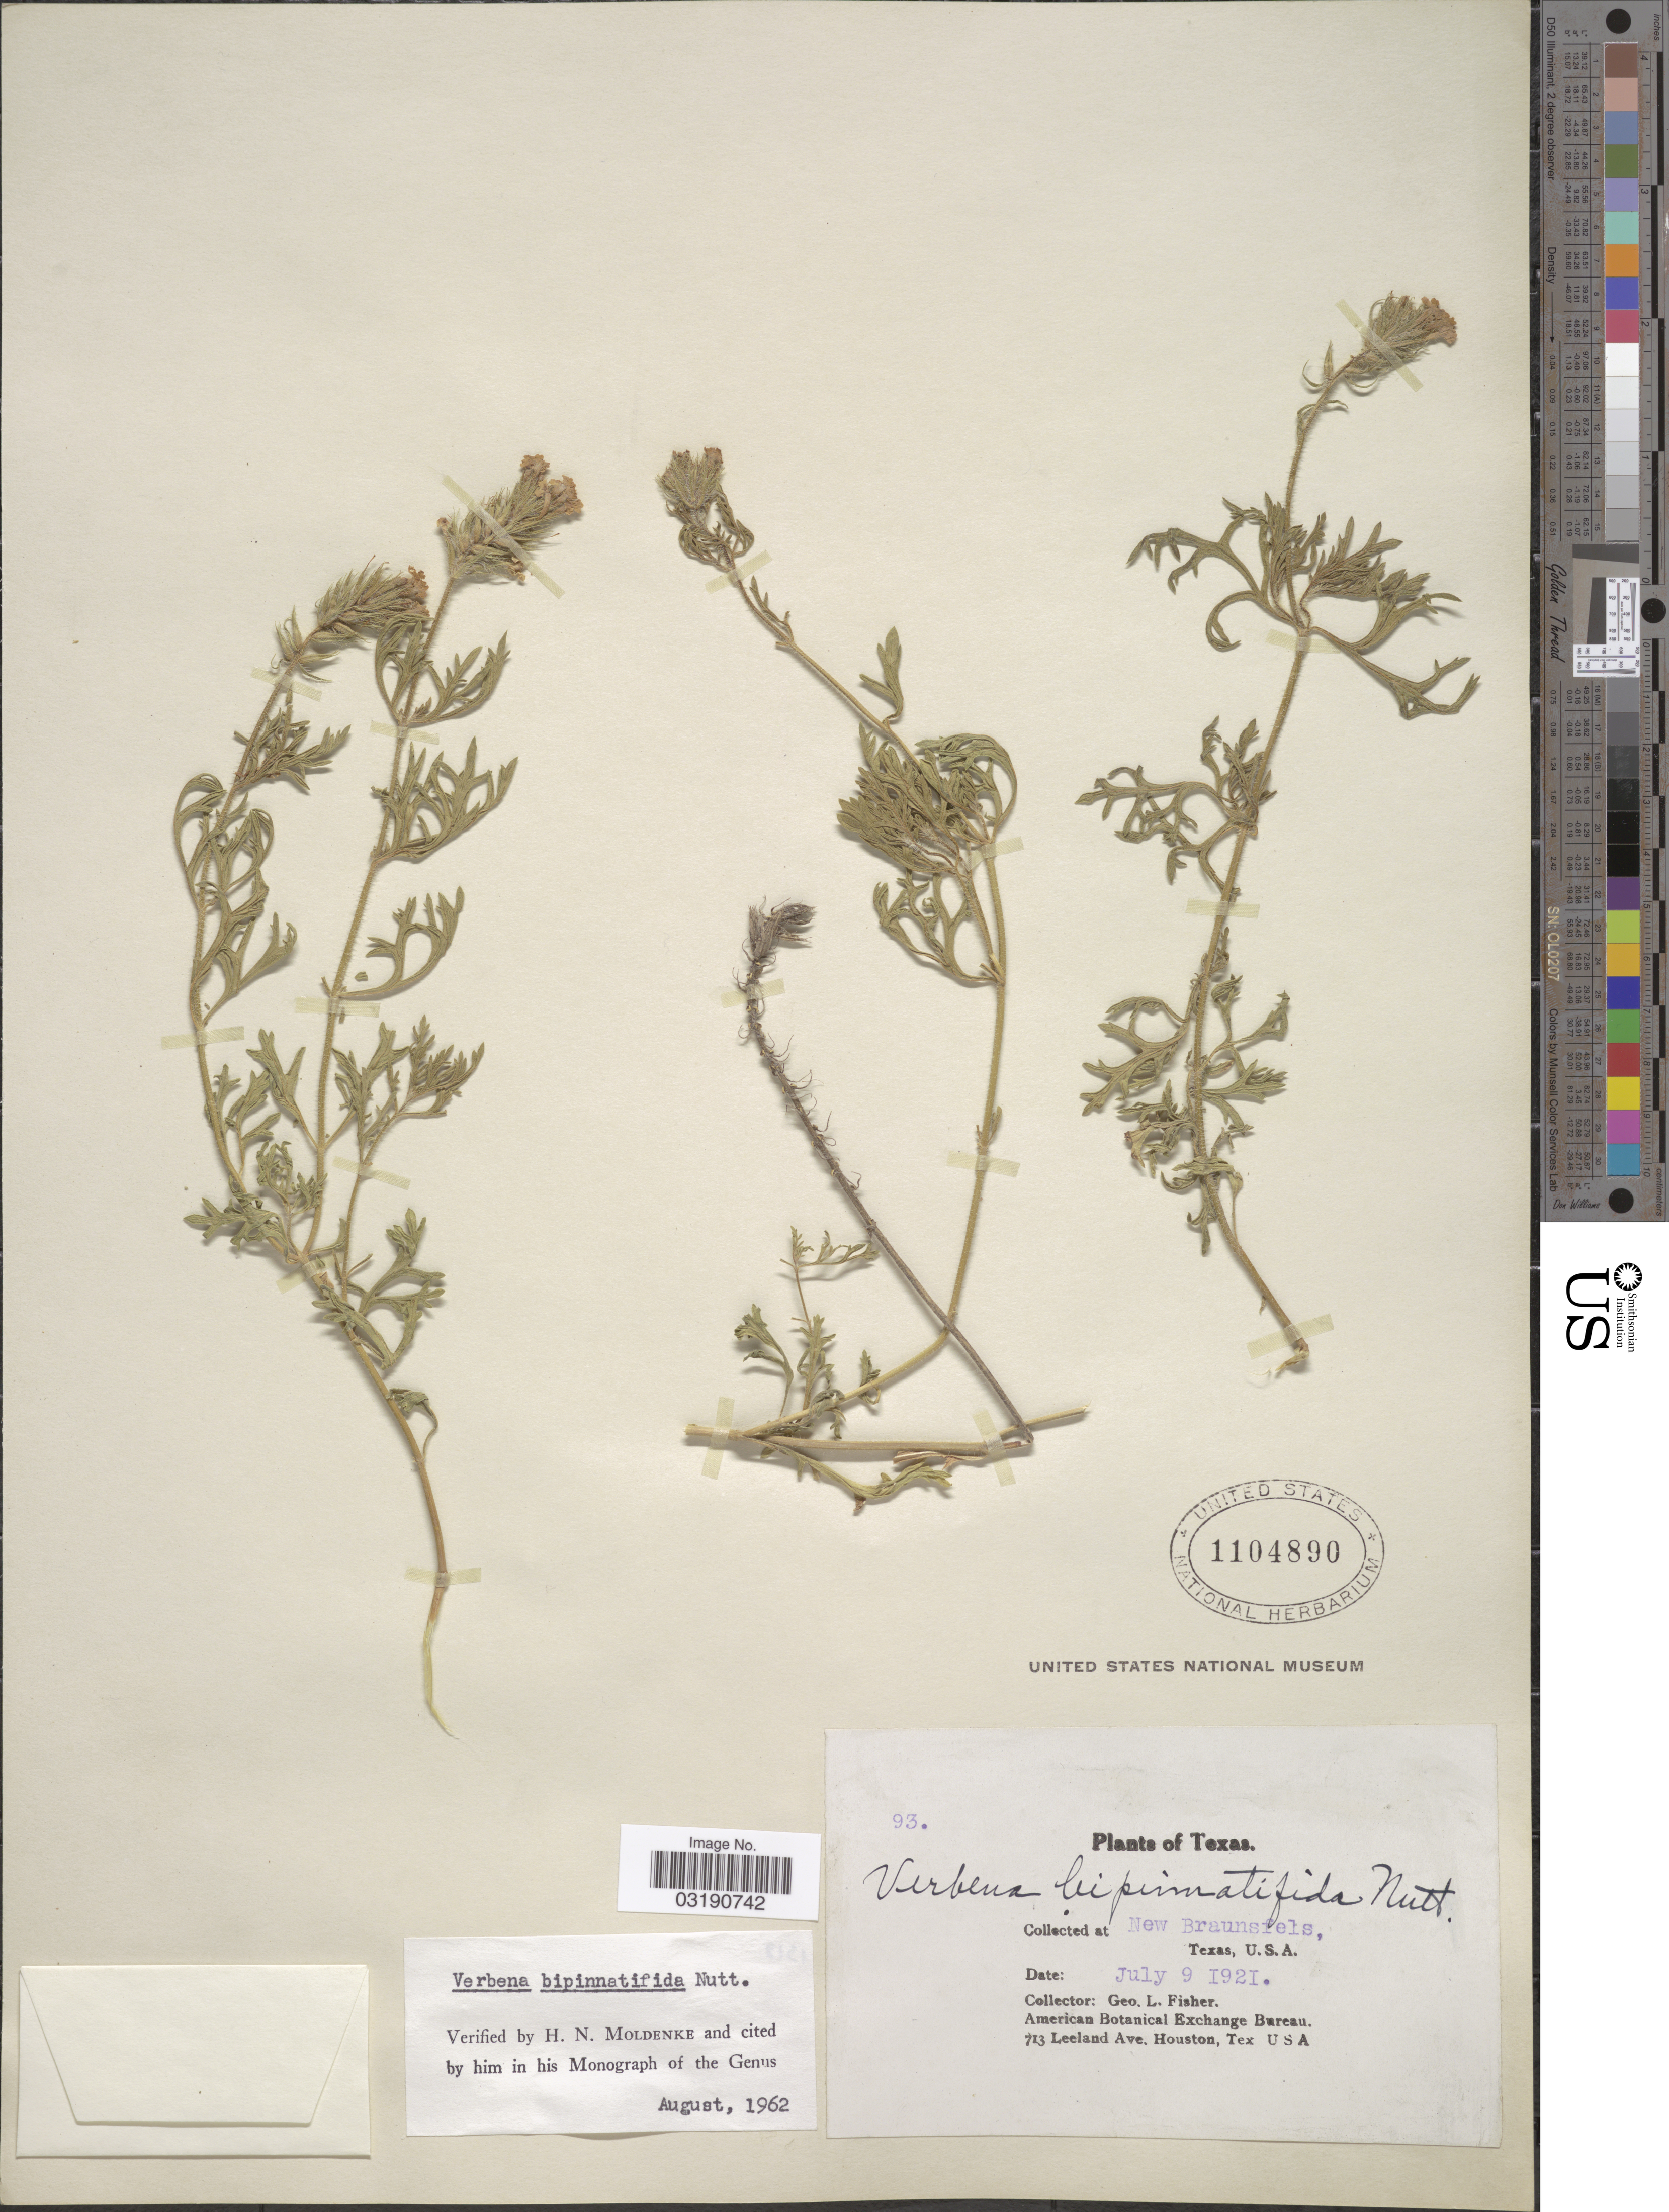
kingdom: Plantae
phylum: Tracheophyta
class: Magnoliopsida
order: Lamiales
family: Verbenaceae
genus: Verbena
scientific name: Verbena bipinnatifida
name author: (Schauer) Nutt.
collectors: G. L. Fisher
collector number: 93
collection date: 1921-07-09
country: United States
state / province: Texas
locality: New Braunsfels.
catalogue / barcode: US 1104890